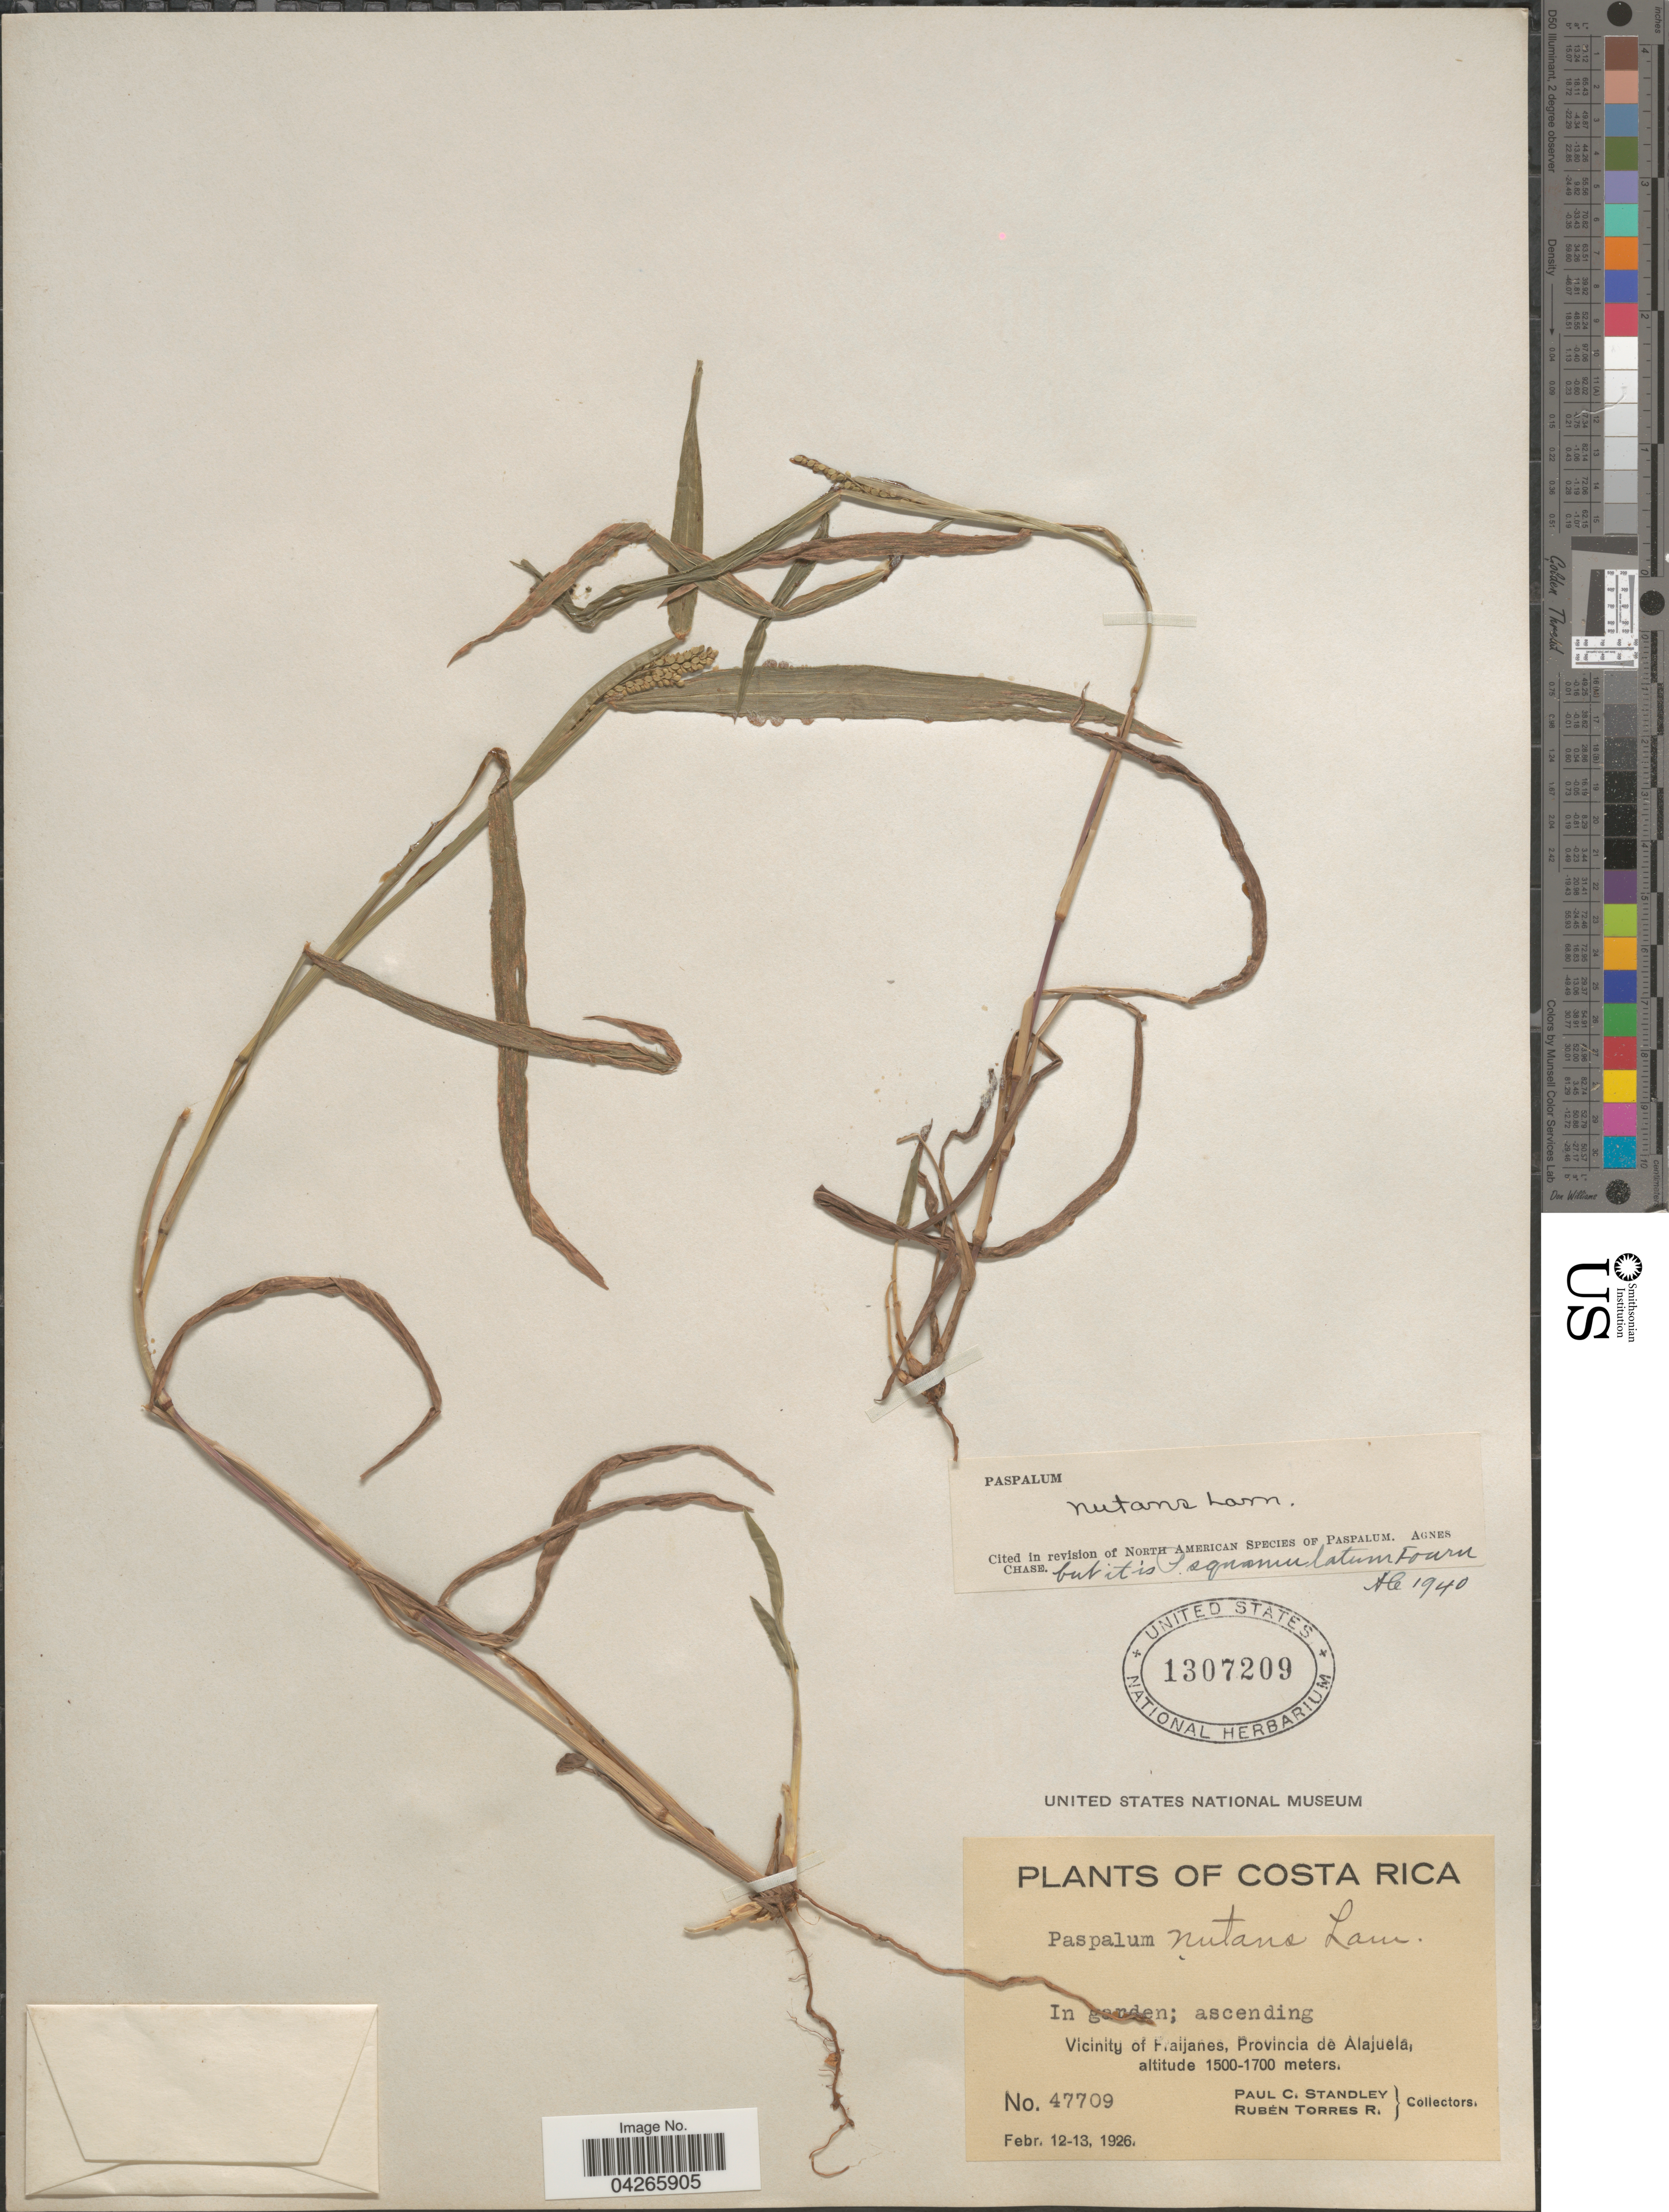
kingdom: Plantae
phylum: Tracheophyta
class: Liliopsida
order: Poales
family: Poaceae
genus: Paspalum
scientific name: Paspalum squamulatum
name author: E. Fourn.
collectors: P. C. Standley & R. Torres Rojas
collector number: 47709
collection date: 1926-02-12/1926-02-13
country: Costa Rica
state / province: Alajuela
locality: In garden. Vicinity of Fraijanes.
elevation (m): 1500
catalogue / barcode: US 1307209